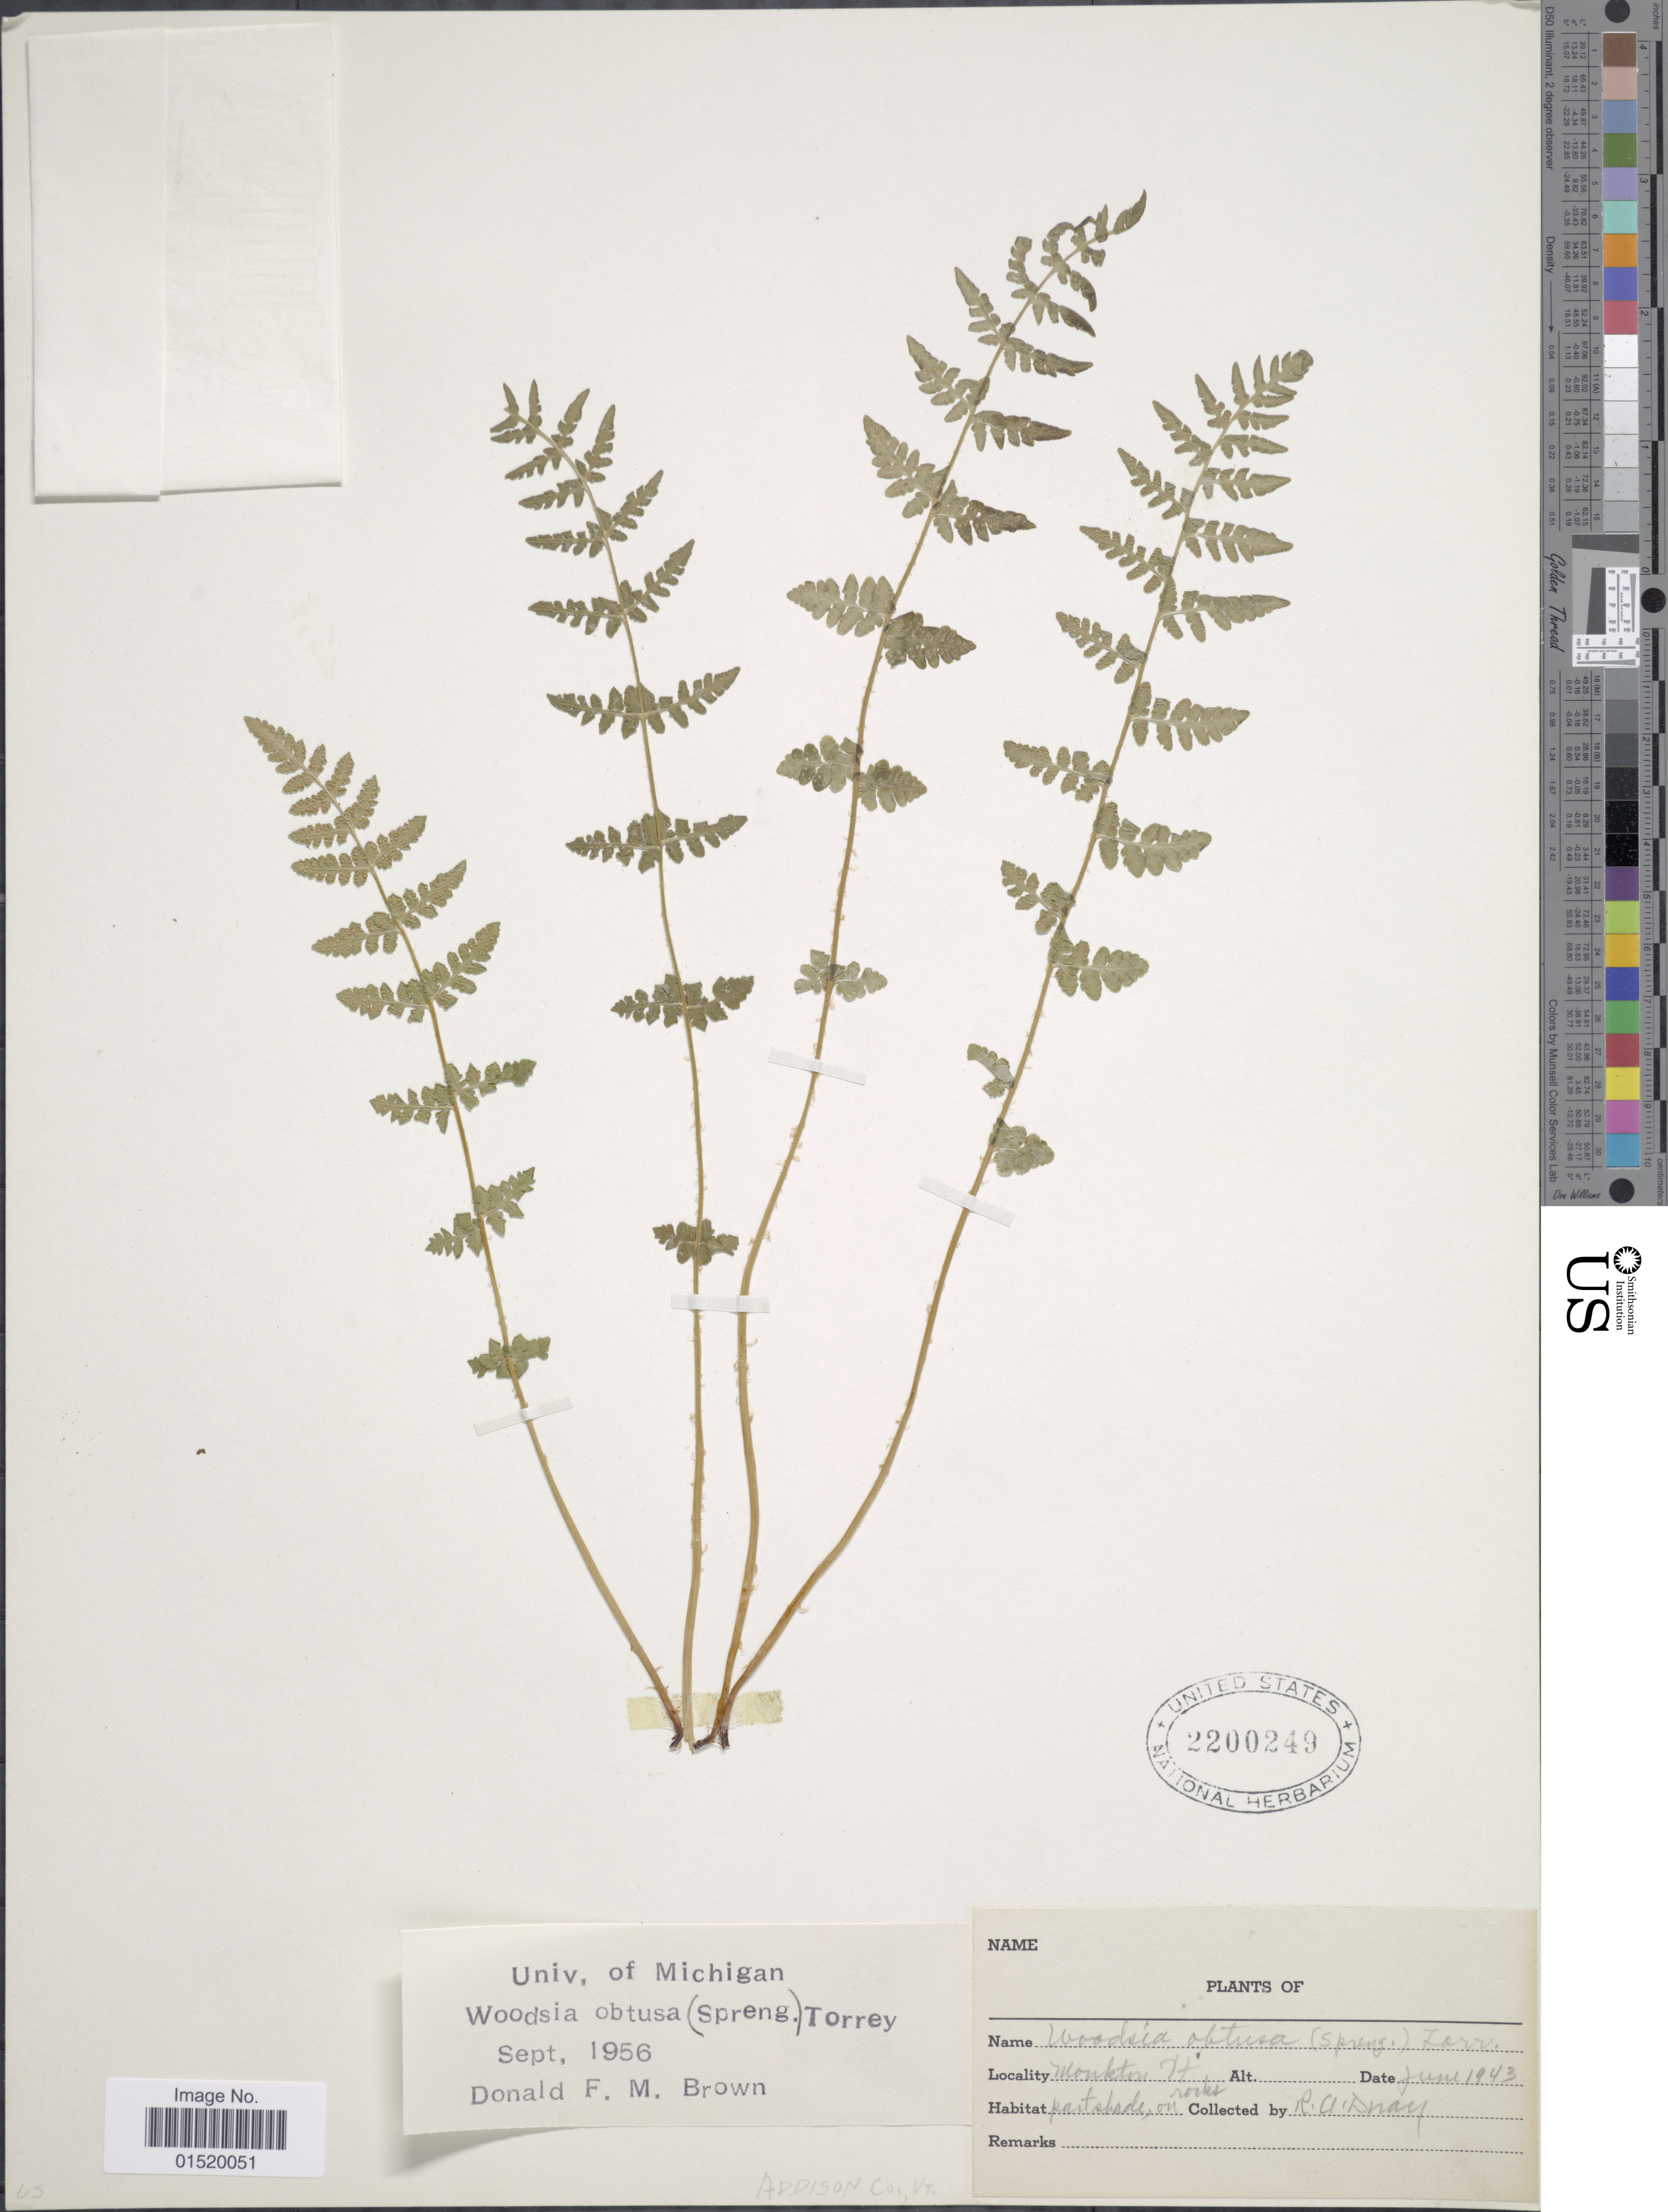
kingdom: Plantae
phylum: Tracheophyta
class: Polypodiopsida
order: Polypodiales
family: Woodsiaceae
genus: Woodsia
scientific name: Woodsia obtusa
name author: (Spreng.) Torr.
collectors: R. Doray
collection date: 1943-06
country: United States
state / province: Vermont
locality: Monkton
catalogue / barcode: US 2200249